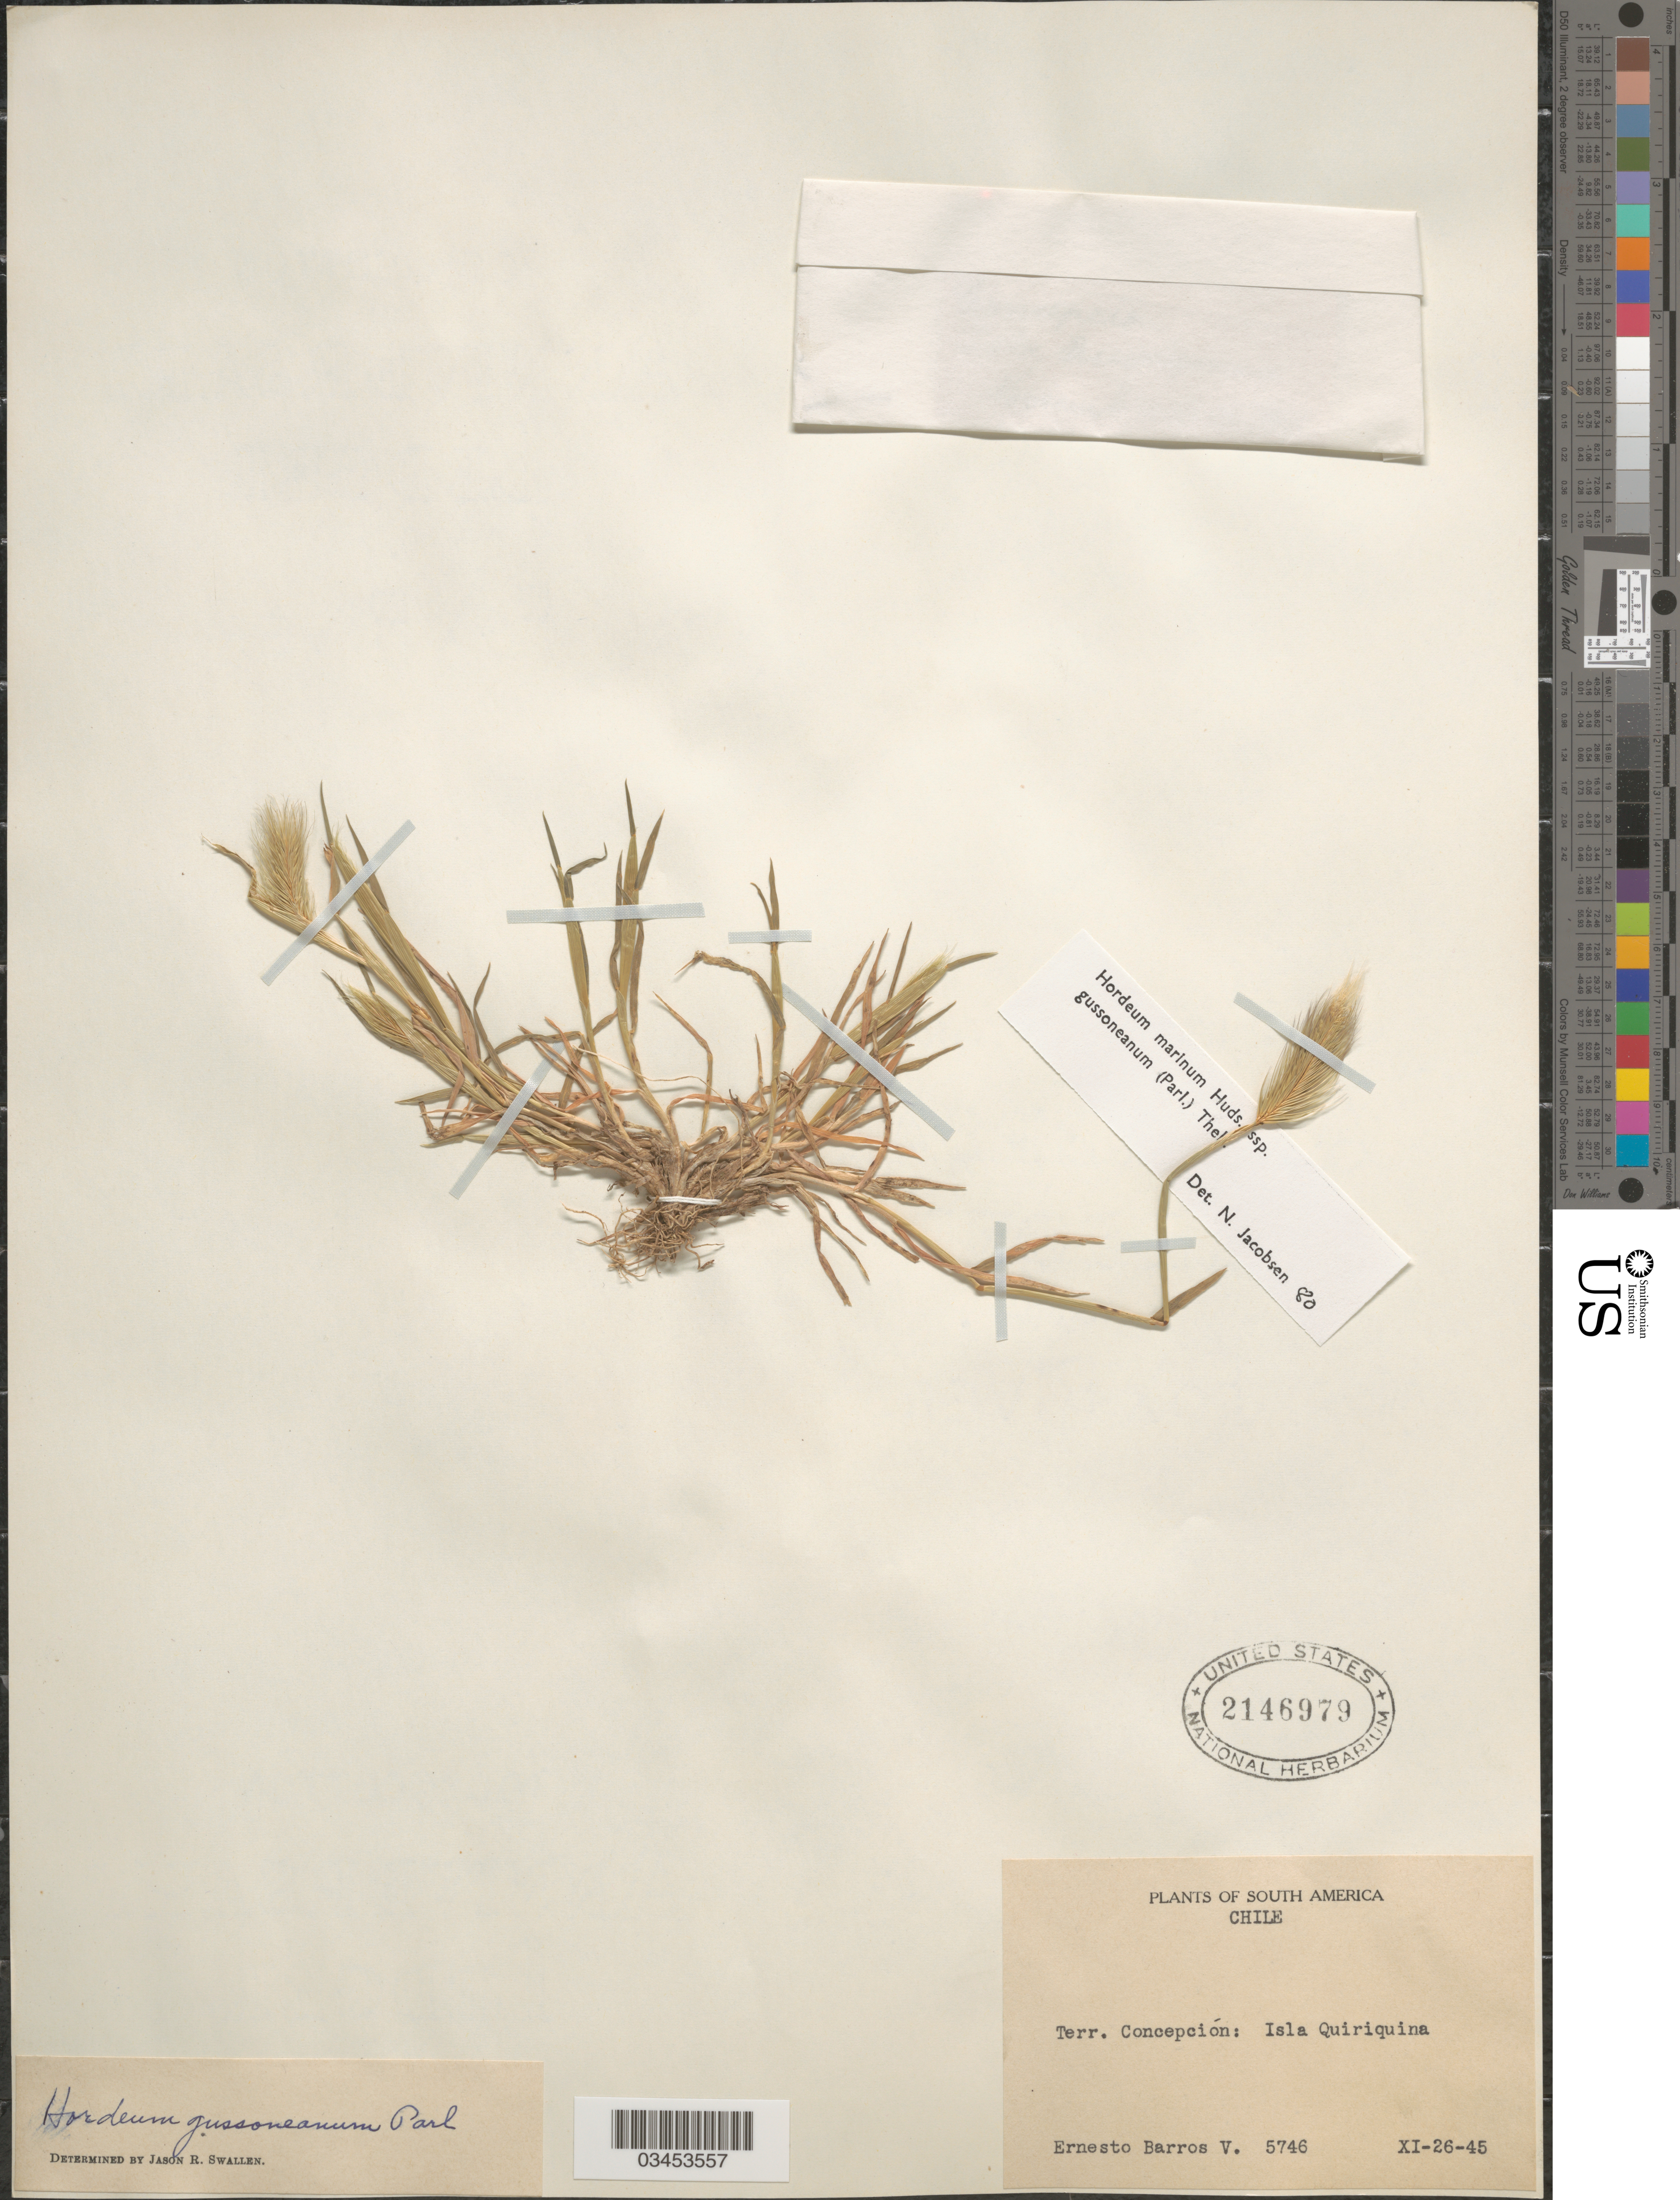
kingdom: Plantae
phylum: Tracheophyta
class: Liliopsida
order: Poales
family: Poaceae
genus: Hordeum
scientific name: Hordeum marinum subsp. gussoneanum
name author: (Parl.) Thell.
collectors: E. Barros V.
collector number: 5746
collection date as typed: Transcribed d/m/y: 26/11/45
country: Chile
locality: Terr. Concepción: Isla Quiriquina.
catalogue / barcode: US 2146979